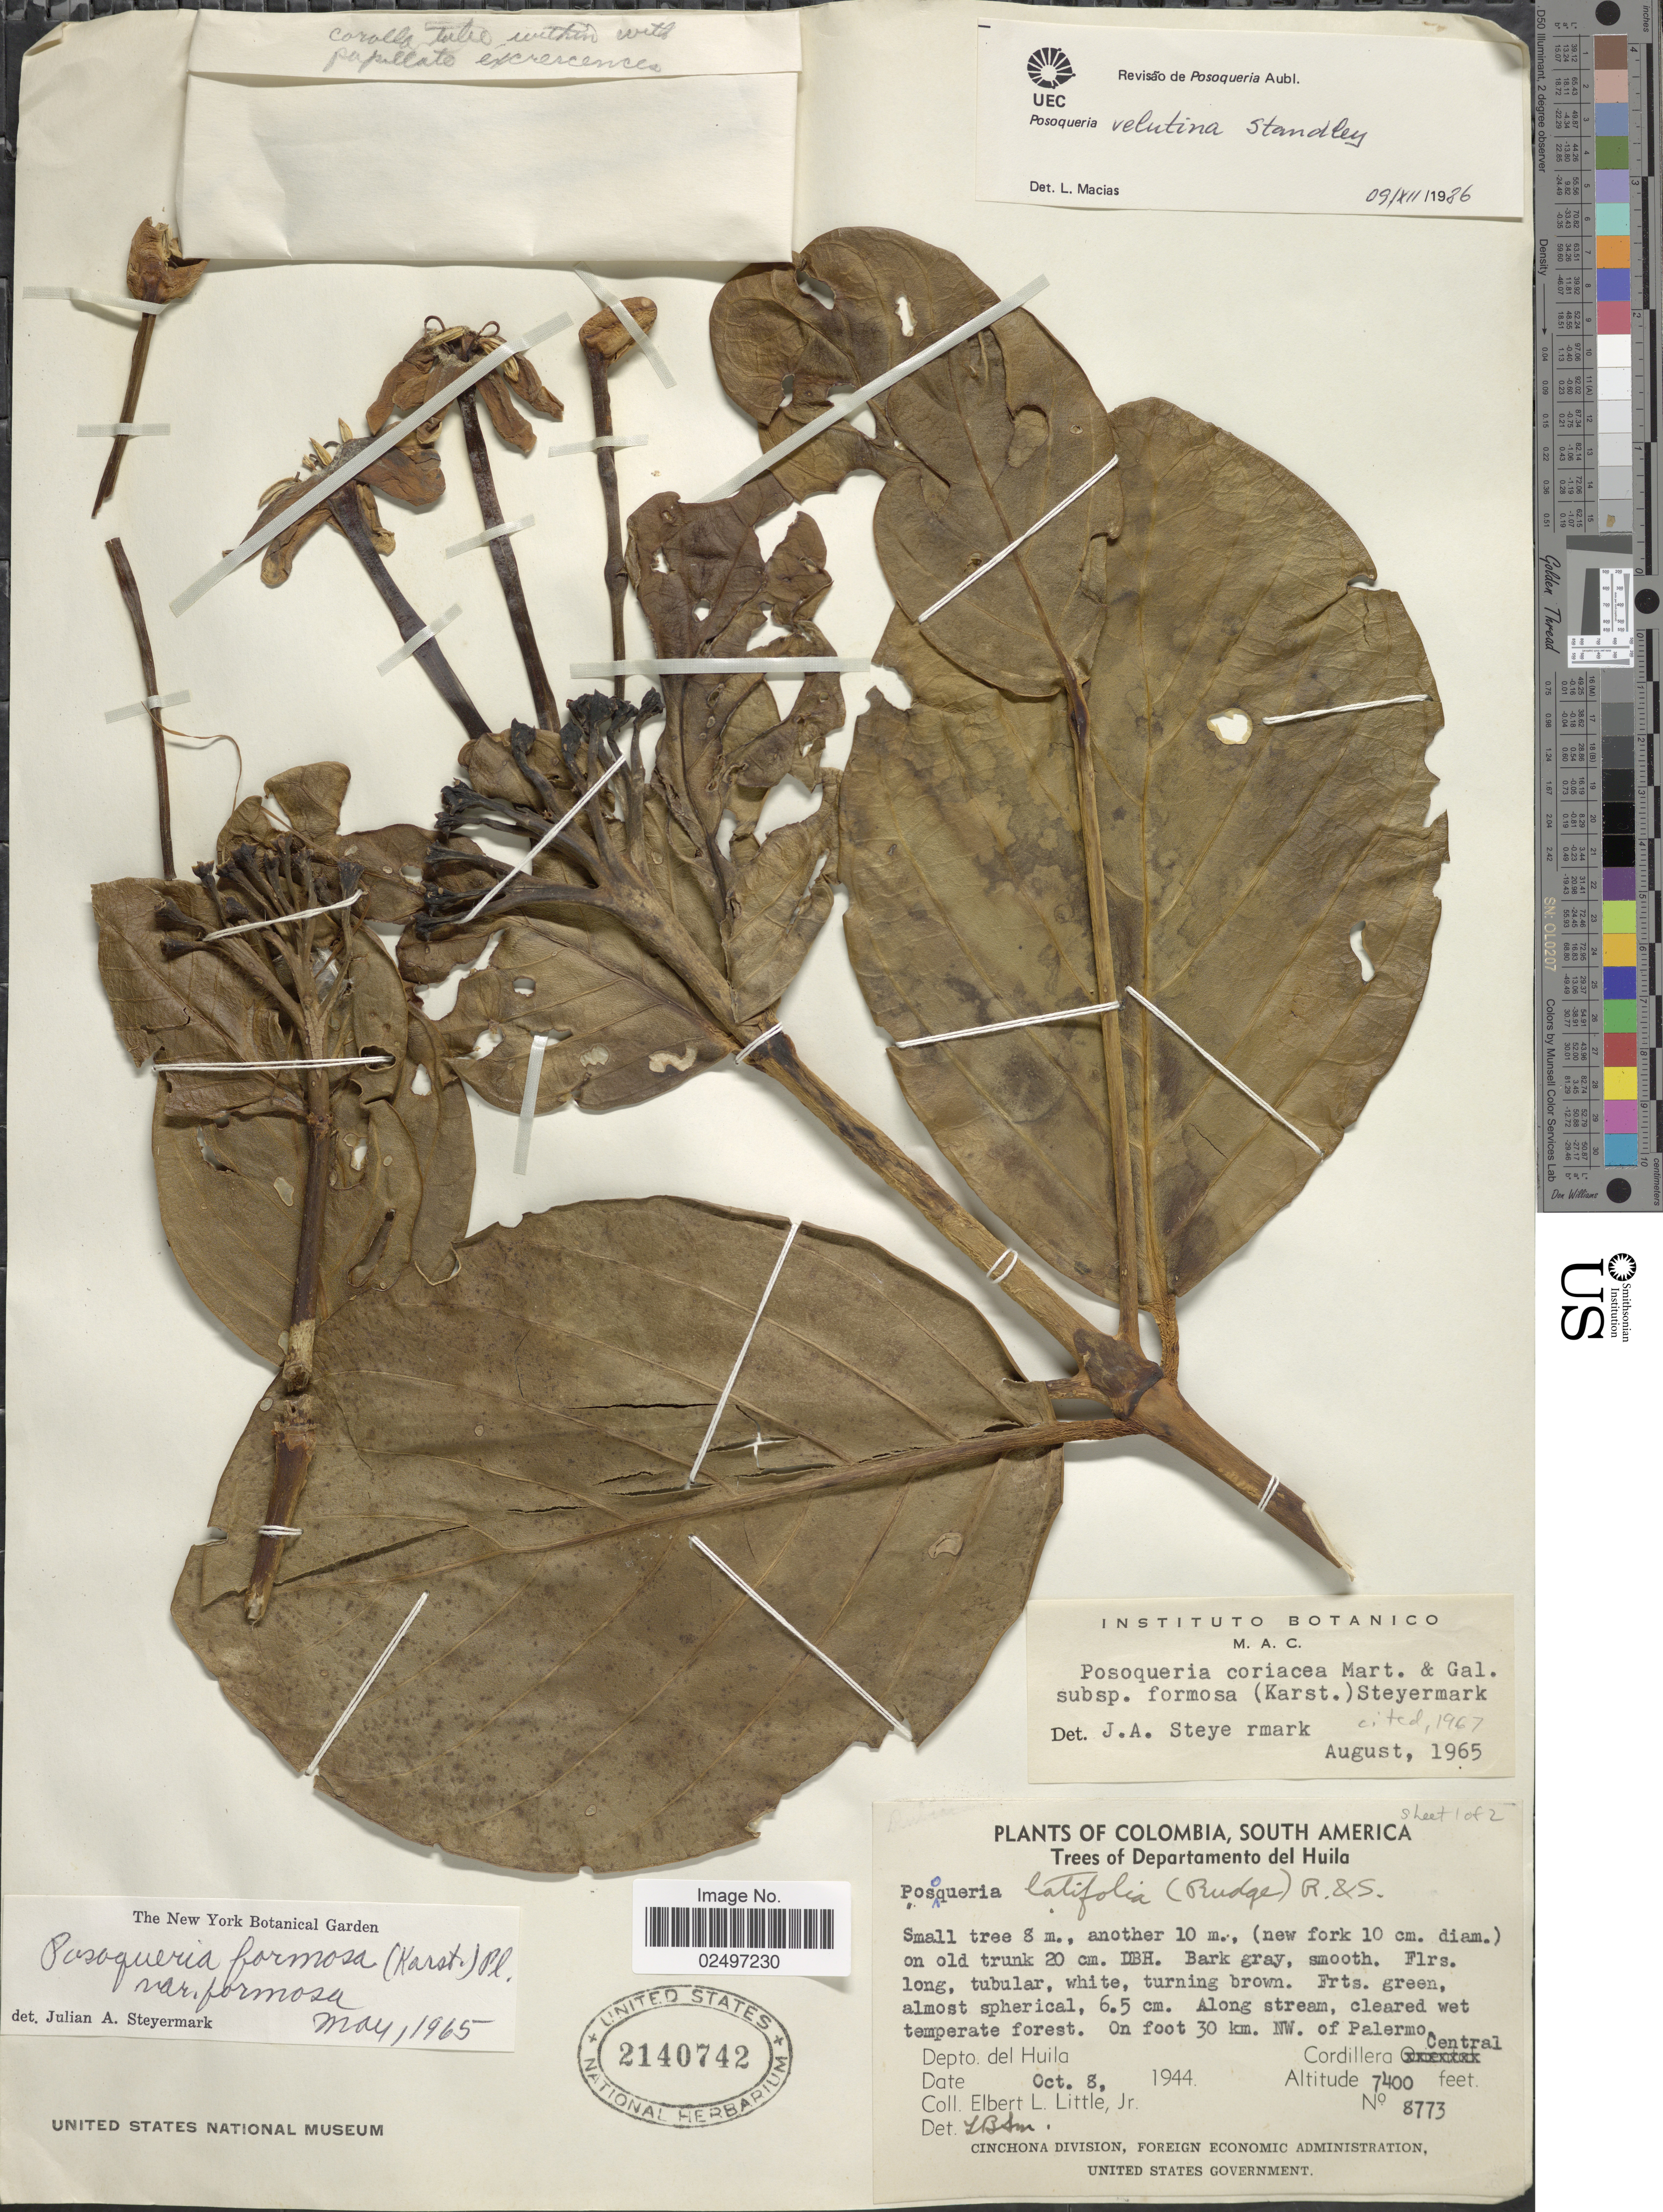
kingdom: Plantae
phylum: Tracheophyta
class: Magnoliopsida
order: Gentianales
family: Rubiaceae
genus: Posoqueria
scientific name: Posoqueria velutina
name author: Standl.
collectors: E. L. Little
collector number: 8773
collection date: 1944-10-08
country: Colombia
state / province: Huila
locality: On foot 30 km. NW. of Palermo, Cordillera Central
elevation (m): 2256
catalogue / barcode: US 2140742